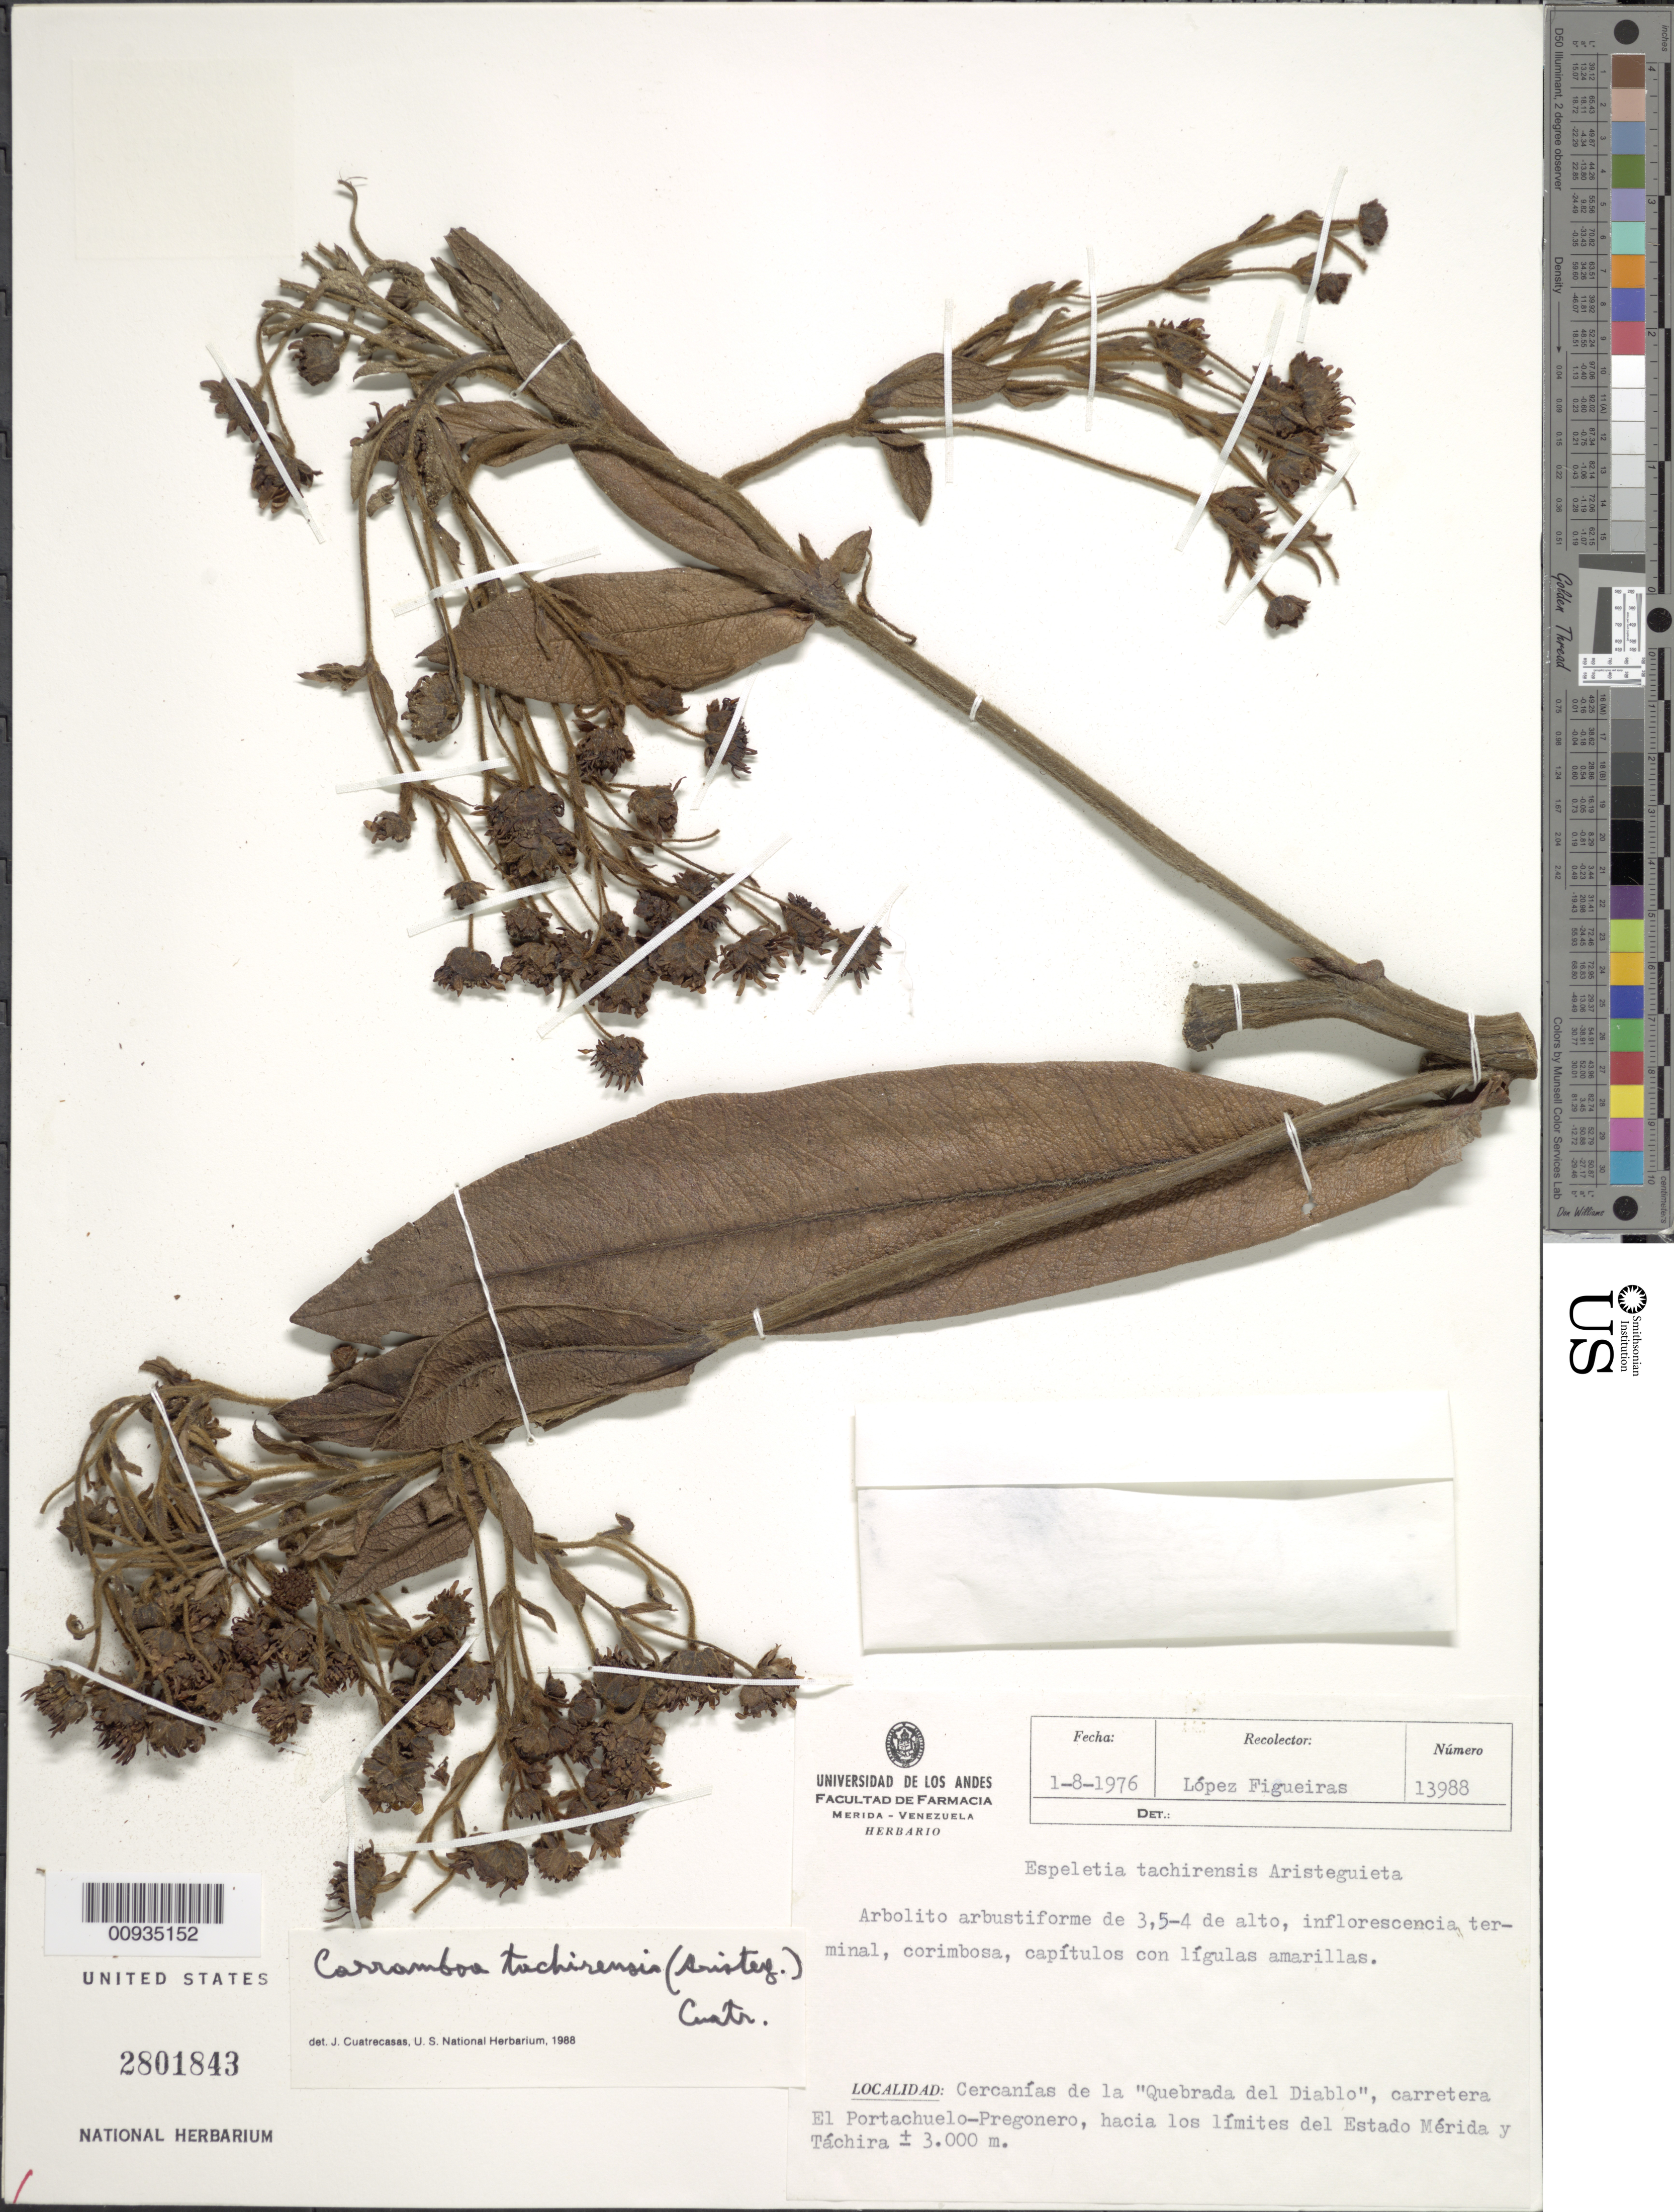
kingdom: Plantae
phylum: Tracheophyta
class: Magnoliopsida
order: Asterales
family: Asteraceae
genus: Carramboa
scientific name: Carramboa tachirensis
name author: (Aristeg.) Cuatrec.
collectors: M. López Figueiras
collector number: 13988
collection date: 1976-08-01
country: Venezuela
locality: Cercanias de la Quebrada del Diablo, carretera El Portachuelo-Pregonero, hacia los limites del Estado Merida y Tachira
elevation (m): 3000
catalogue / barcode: US 2801843